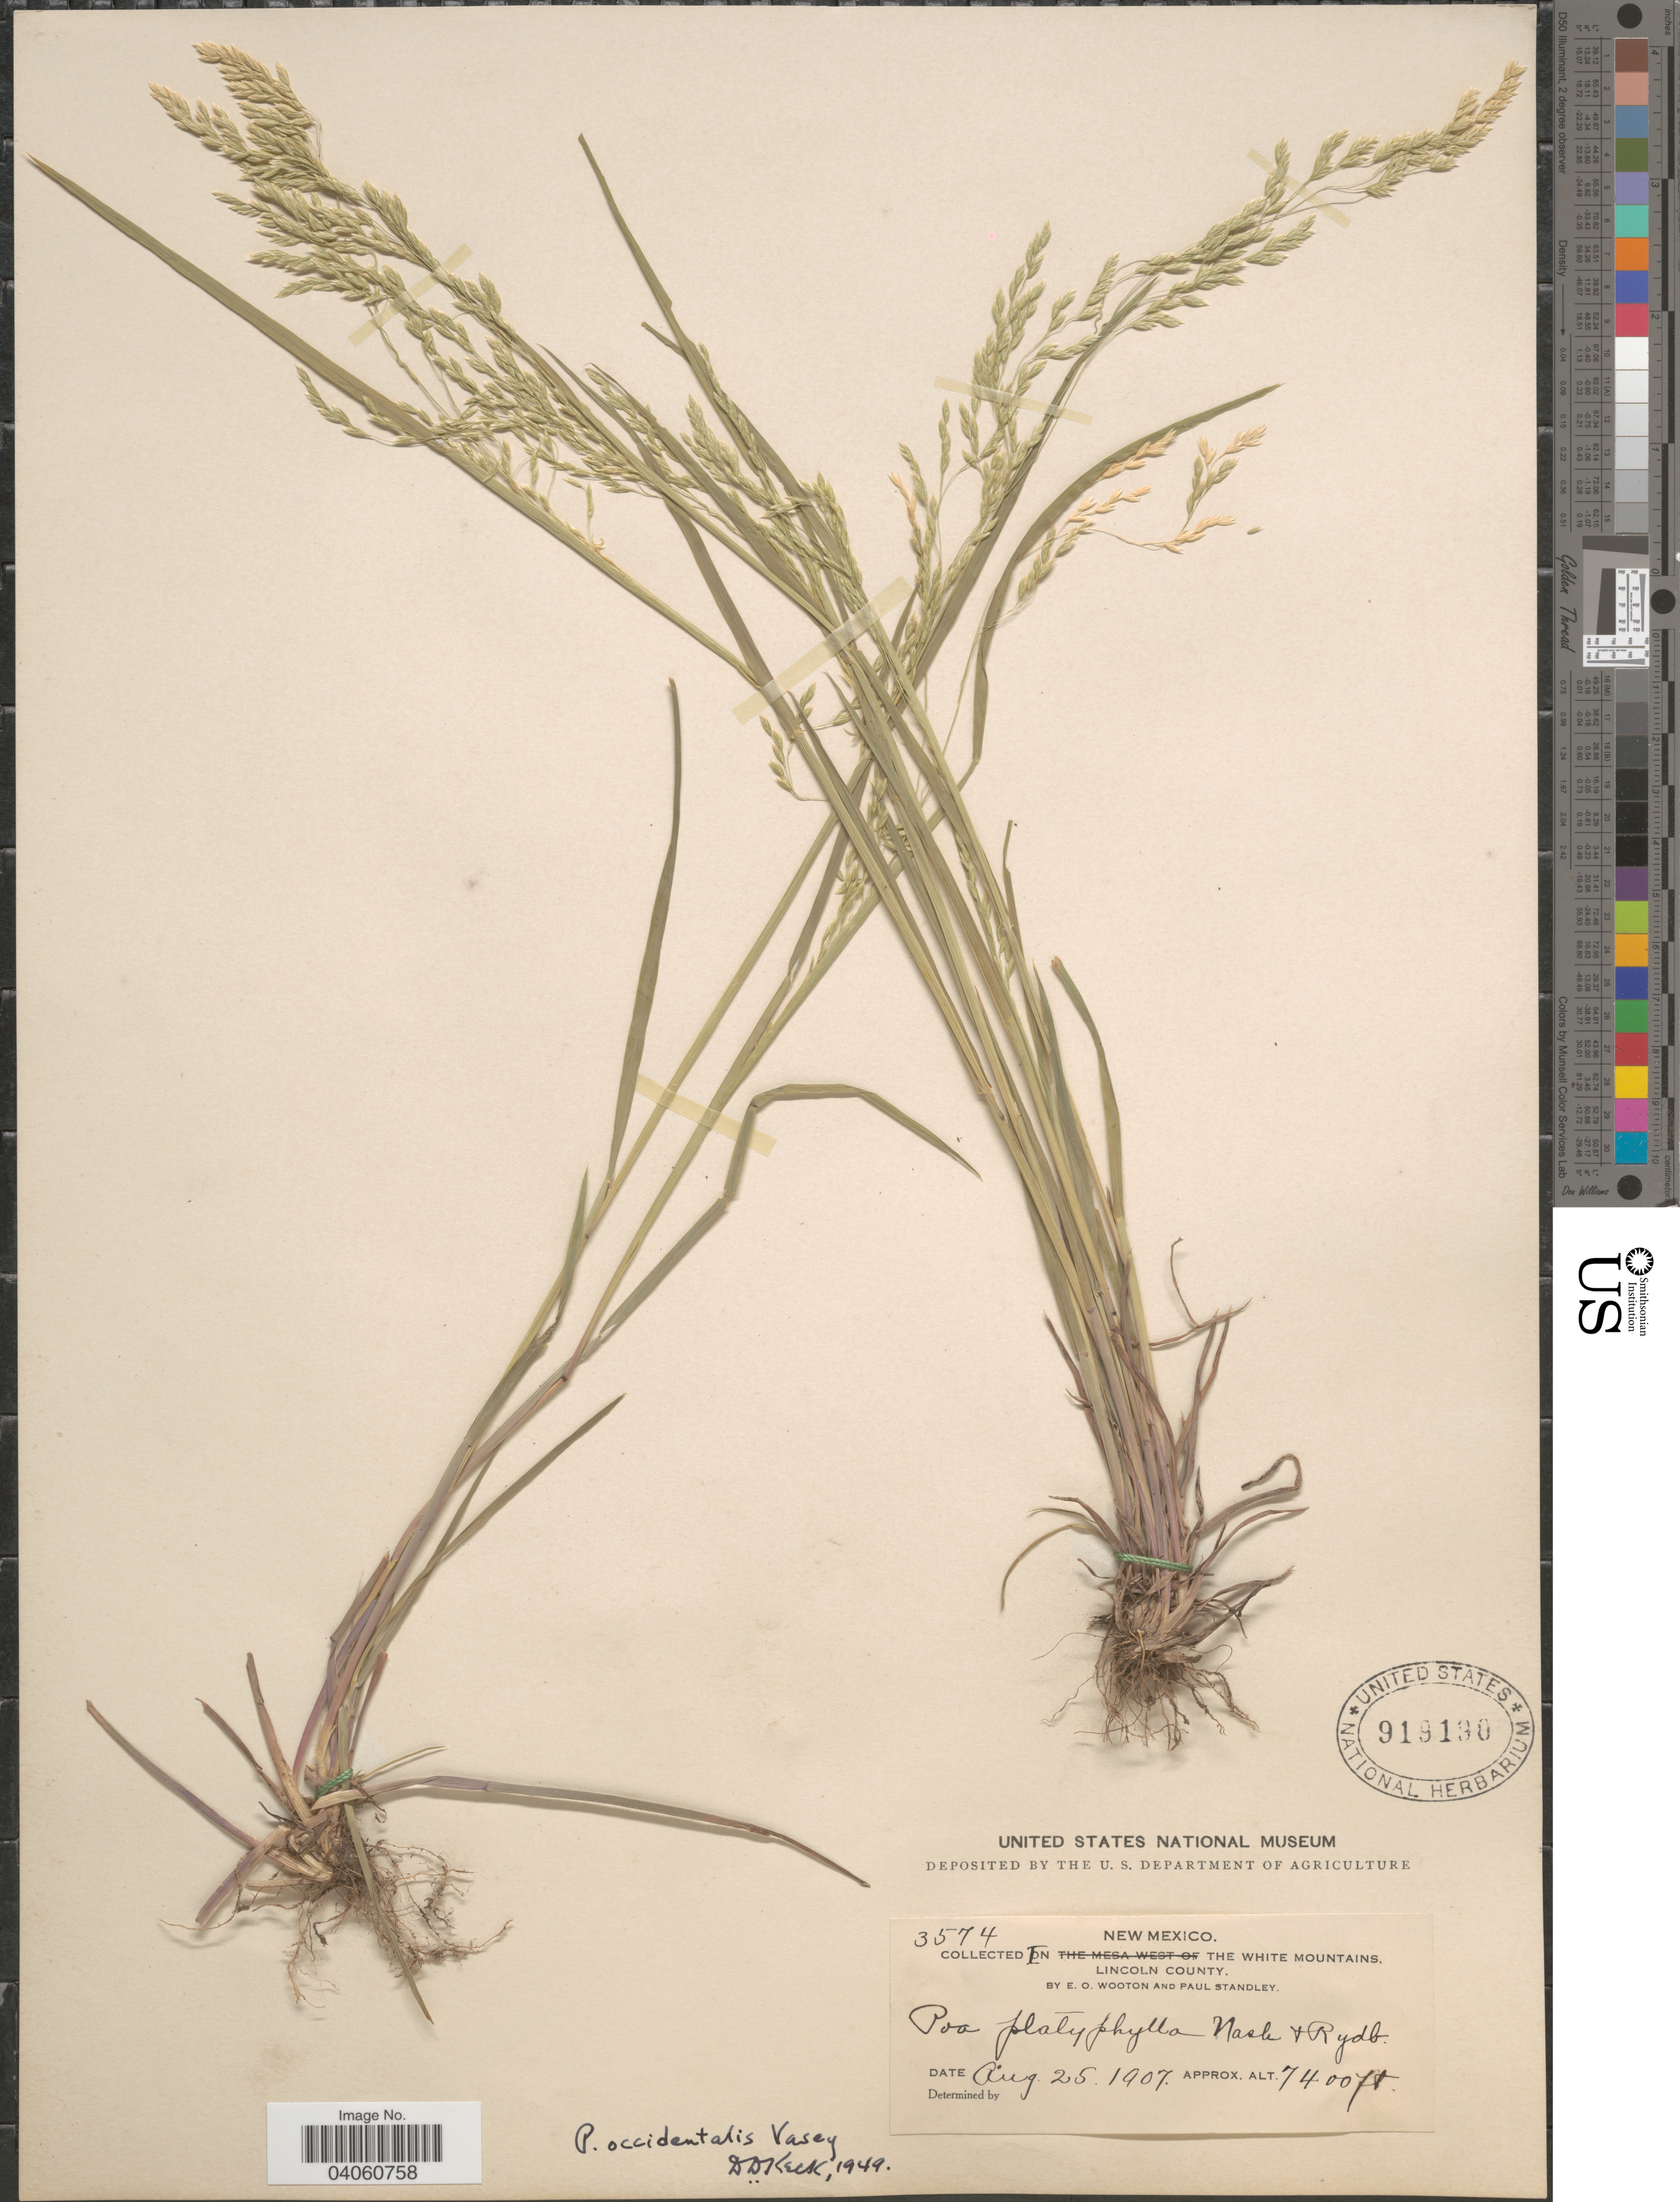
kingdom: Plantae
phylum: Tracheophyta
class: Liliopsida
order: Poales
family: Poaceae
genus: Poa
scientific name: Poa occidentalis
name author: (Vasey) Vasey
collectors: E. O. Wooton & P. C. Standley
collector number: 3574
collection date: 1907-08-25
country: United States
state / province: New Mexico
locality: In the White Mountains, Lincoln County.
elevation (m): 2256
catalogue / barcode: US 919190